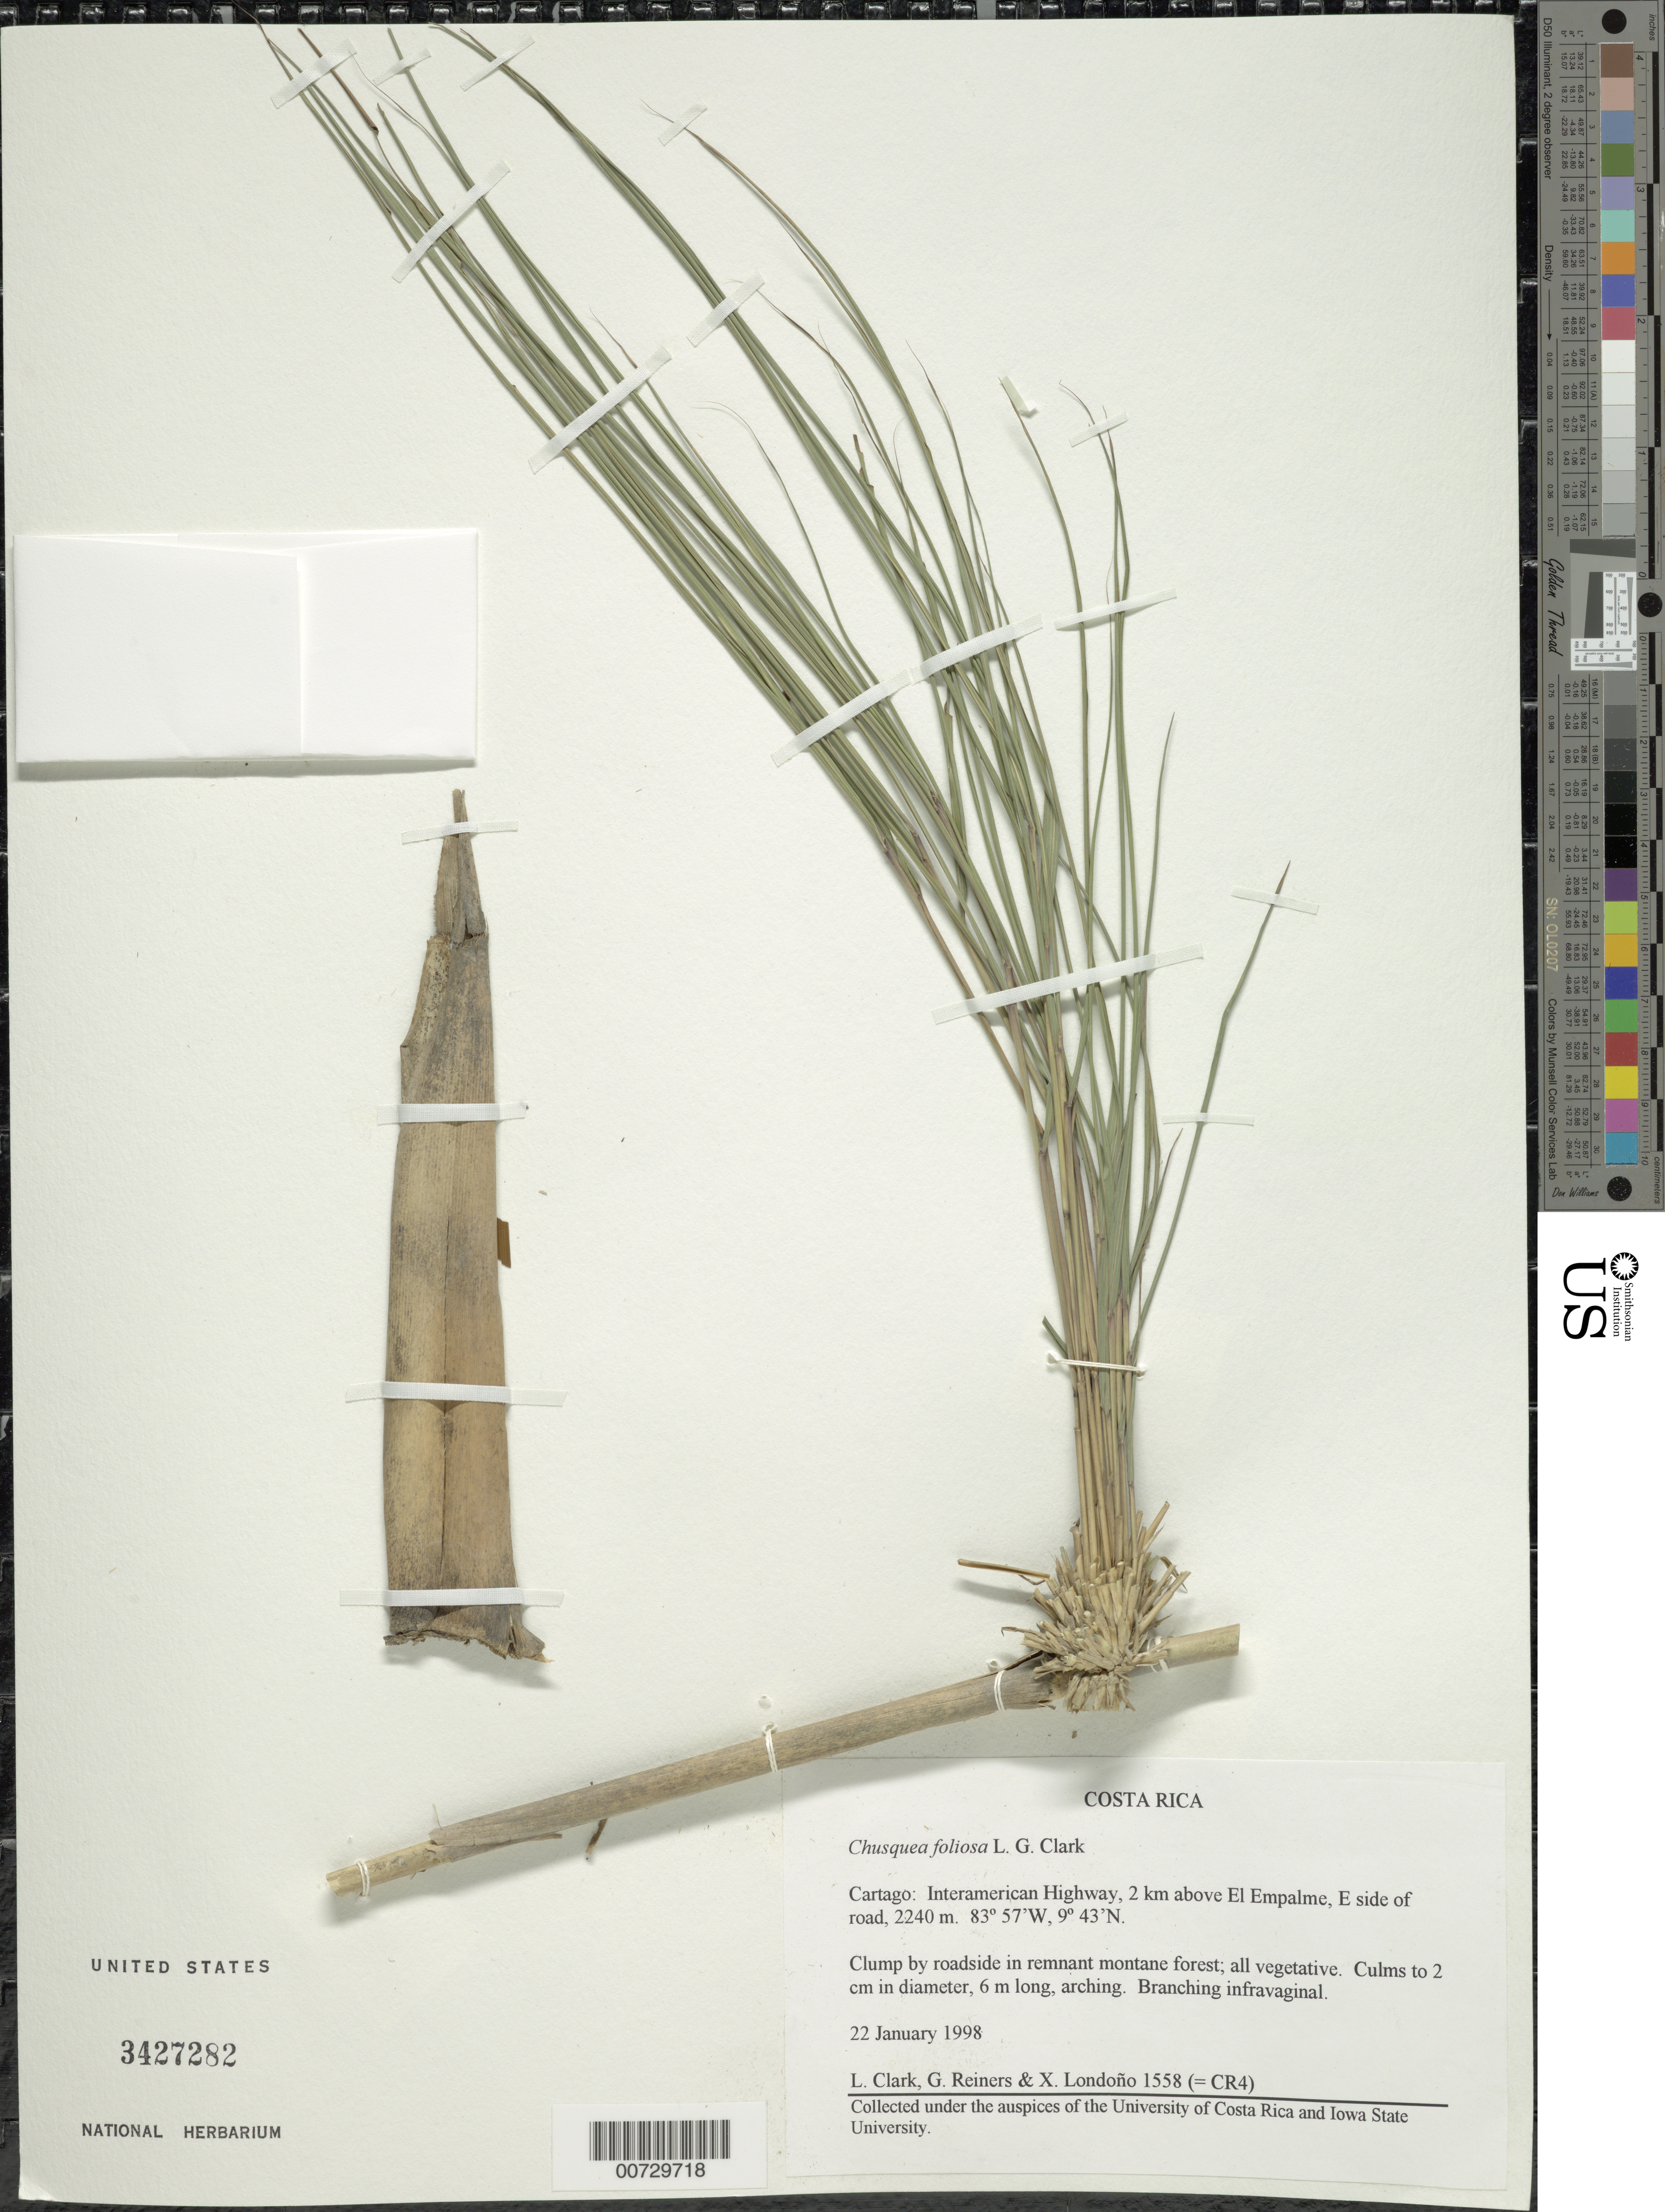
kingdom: Plantae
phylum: Tracheophyta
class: Liliopsida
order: Poales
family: Poaceae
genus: Chusquea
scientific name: Chusquea foliosa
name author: L.G. Clark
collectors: L. G. Clark, G. Reiners & X. Londoño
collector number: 1558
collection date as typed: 22 Jan 1998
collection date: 1998-01-22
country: Costa Rica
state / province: San José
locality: Interamerican Highway, W side of Highway in bog.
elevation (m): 2600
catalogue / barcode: US 3427282